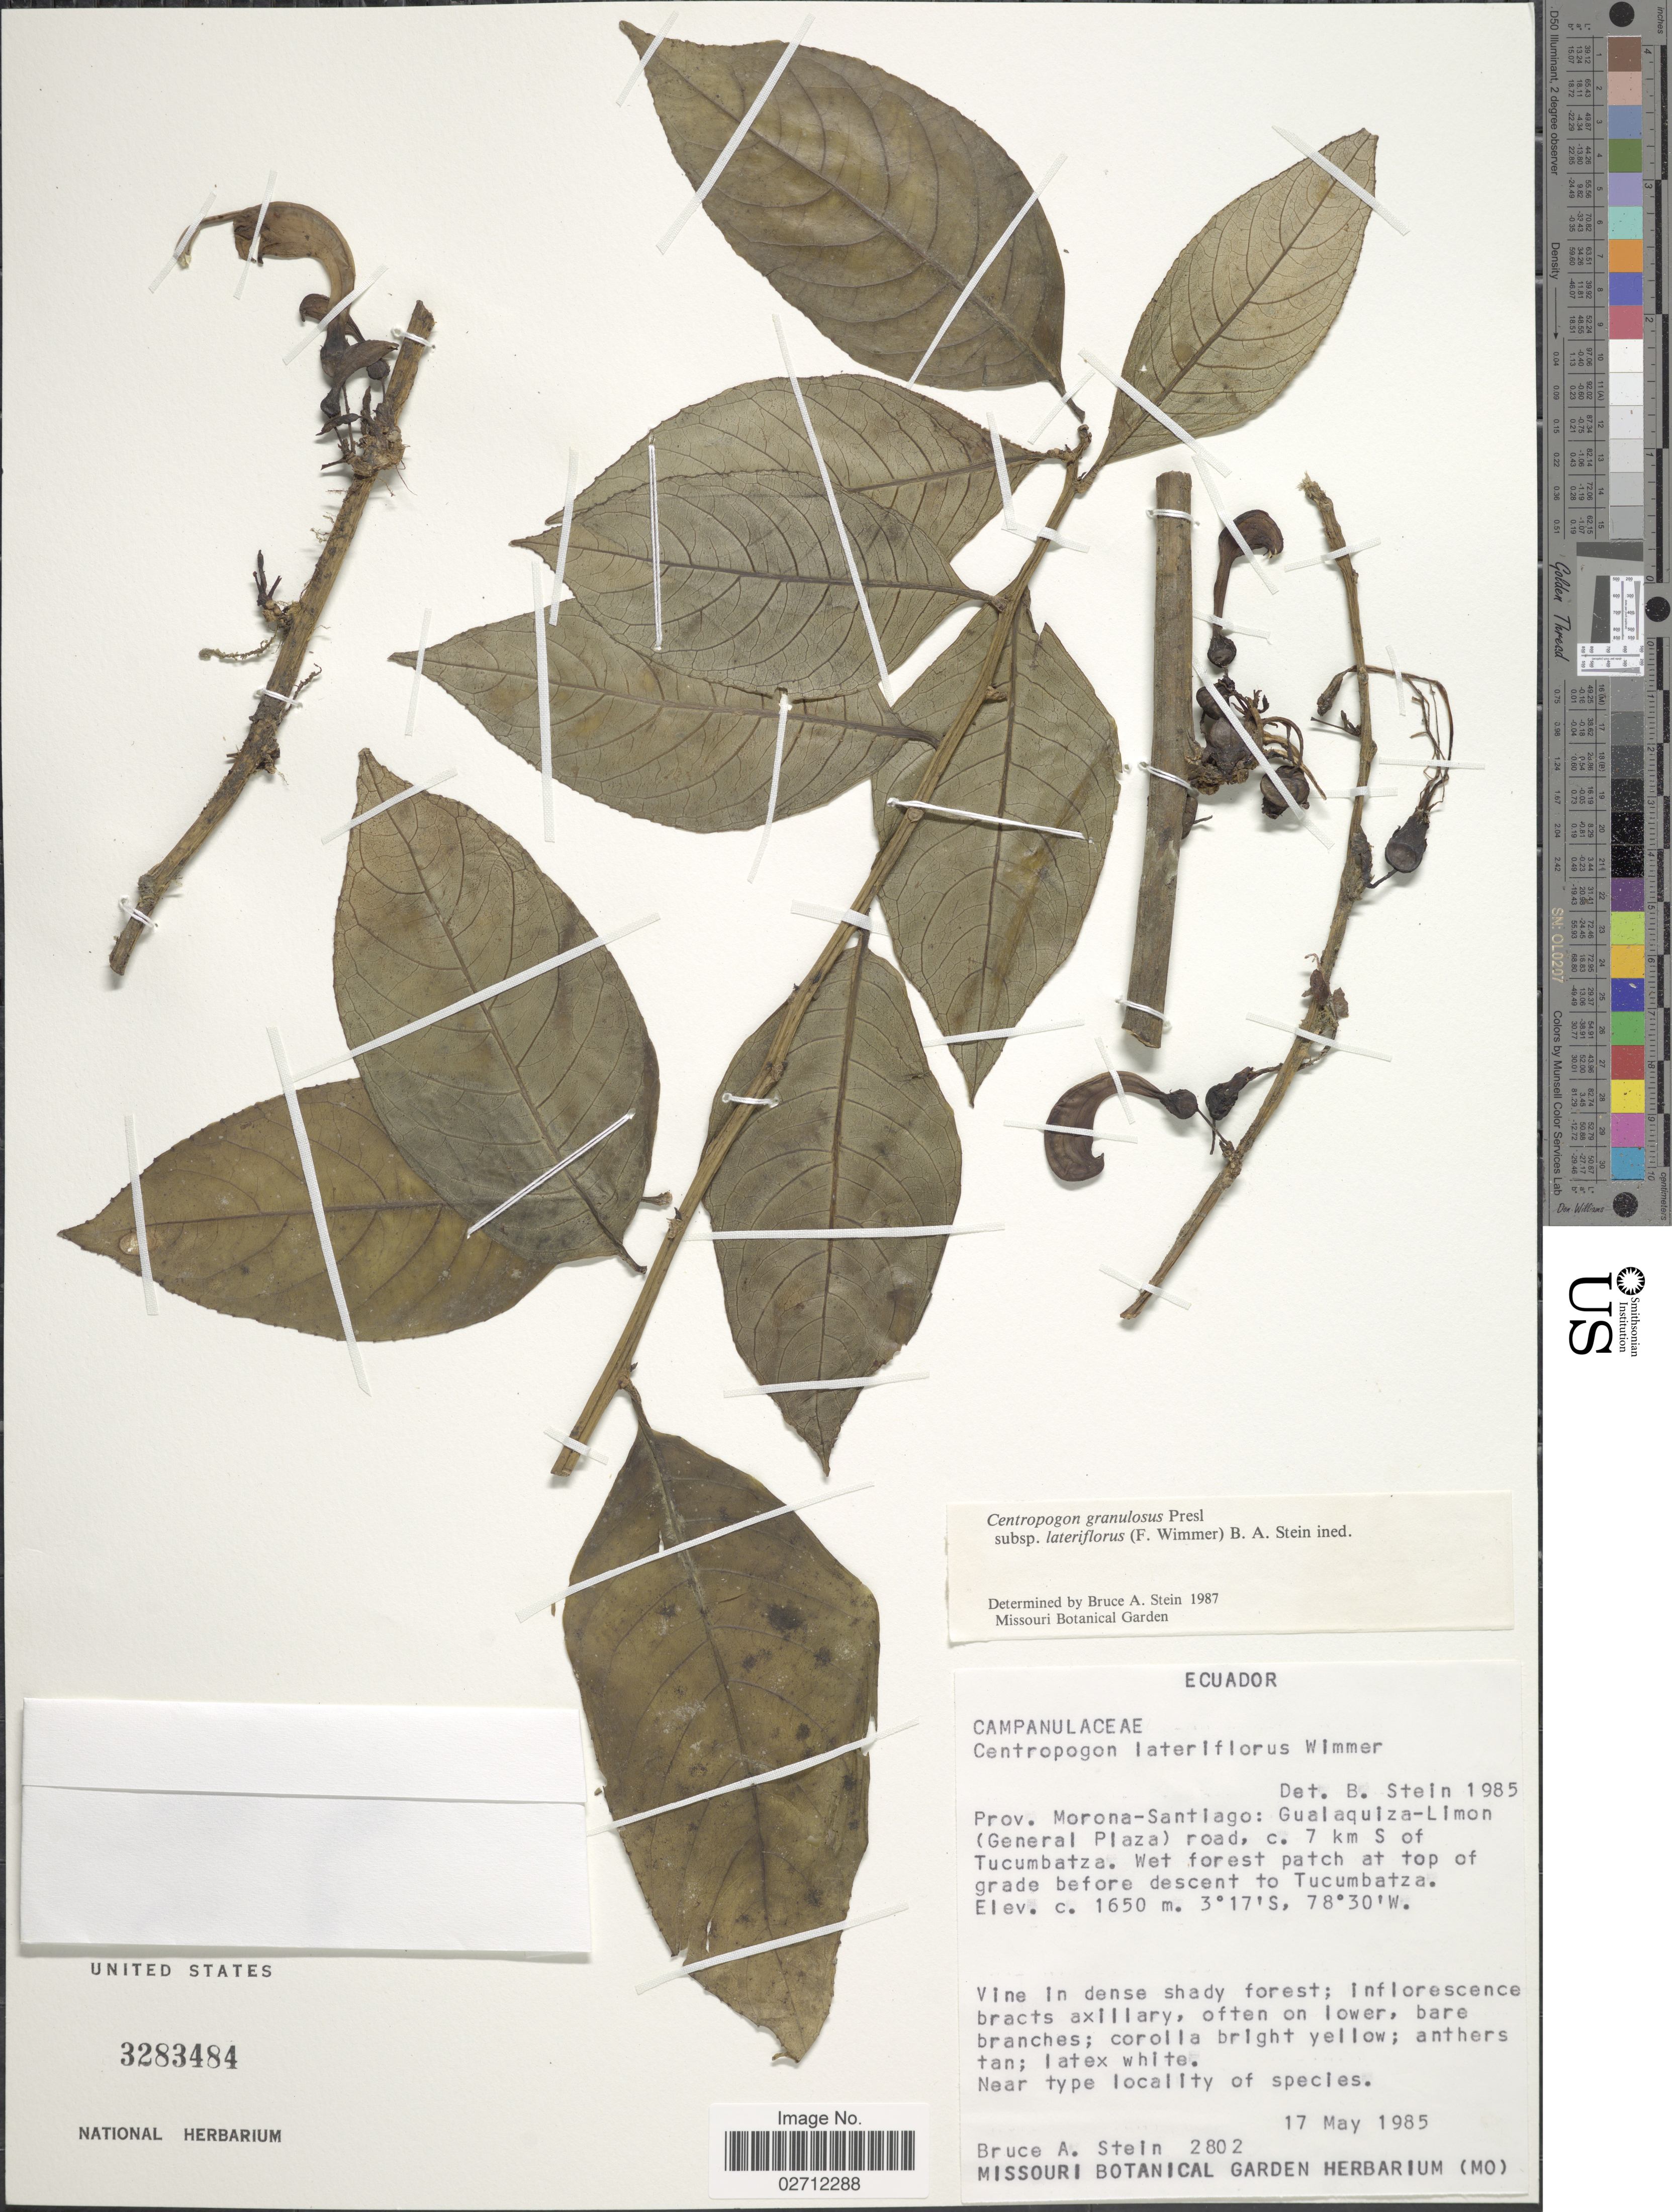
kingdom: Plantae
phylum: Tracheophyta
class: Magnoliopsida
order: Asterales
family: Campanulaceae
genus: Centropogon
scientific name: Centropogon granulosus subsp. lateriflorus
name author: (E. Wimm.) B.A. Stein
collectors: B. A. Stein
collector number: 2802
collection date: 1985-05-17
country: Ecuador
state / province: Morona-Santiago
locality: Gualaquiza-Limon (General Plaza) road, c. 7 km S of Tucumbatza. Wet forest patch at top of grade before descent to Tucumbatza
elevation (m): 1650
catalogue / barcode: US 3283484